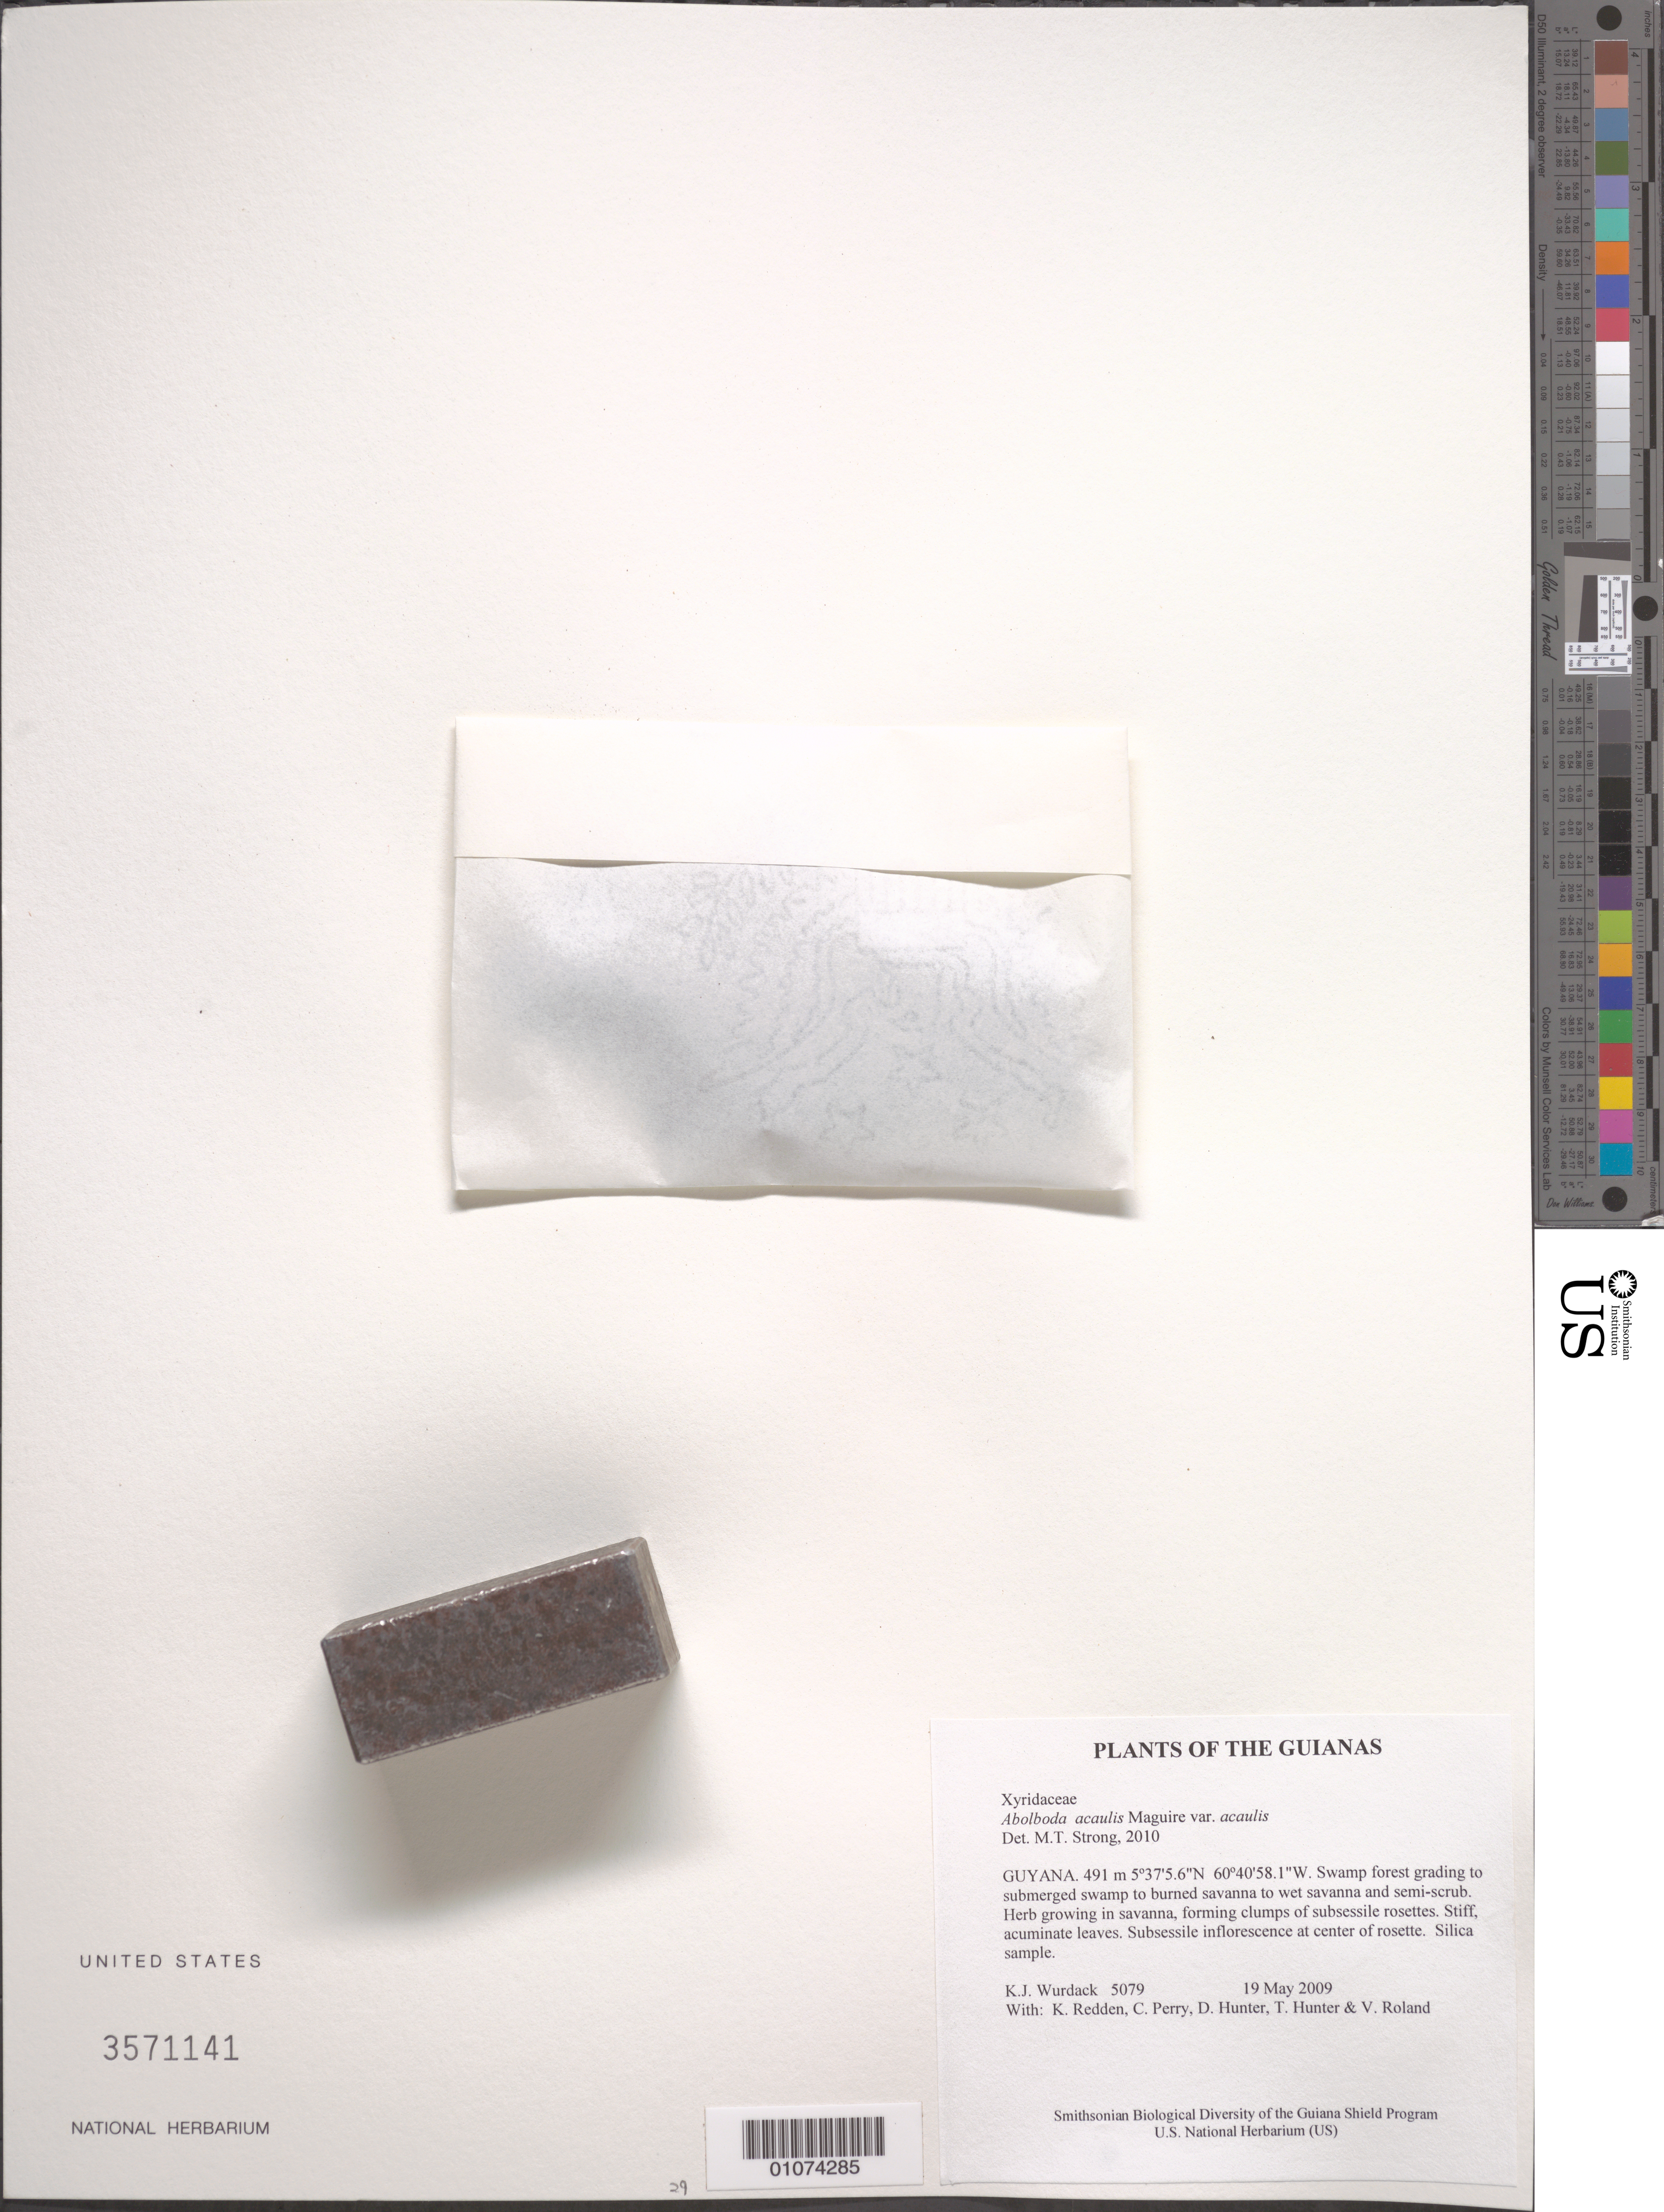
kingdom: Plantae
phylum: Tracheophyta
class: Liliopsida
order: Poales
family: Xyridaceae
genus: Abolboda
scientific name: Abolboda acaulis var. acaulis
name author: Maguire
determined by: Strong, M. T., (US), Smithsonian Institution - National Museum of Natural History (UNITED STATES)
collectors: K. Wurdack, K. M. Redden, C. Perry, D. Hunter, T. Hunter & V. Roland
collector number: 5079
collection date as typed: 19 May 2009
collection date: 2009-05-19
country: Guyana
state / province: Cuyuni-Mazaruni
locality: Kato River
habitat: Swamp forest grading to submerged swamp to burned savanna to wet savanna and semi-scrub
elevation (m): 491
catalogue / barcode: US 3571141